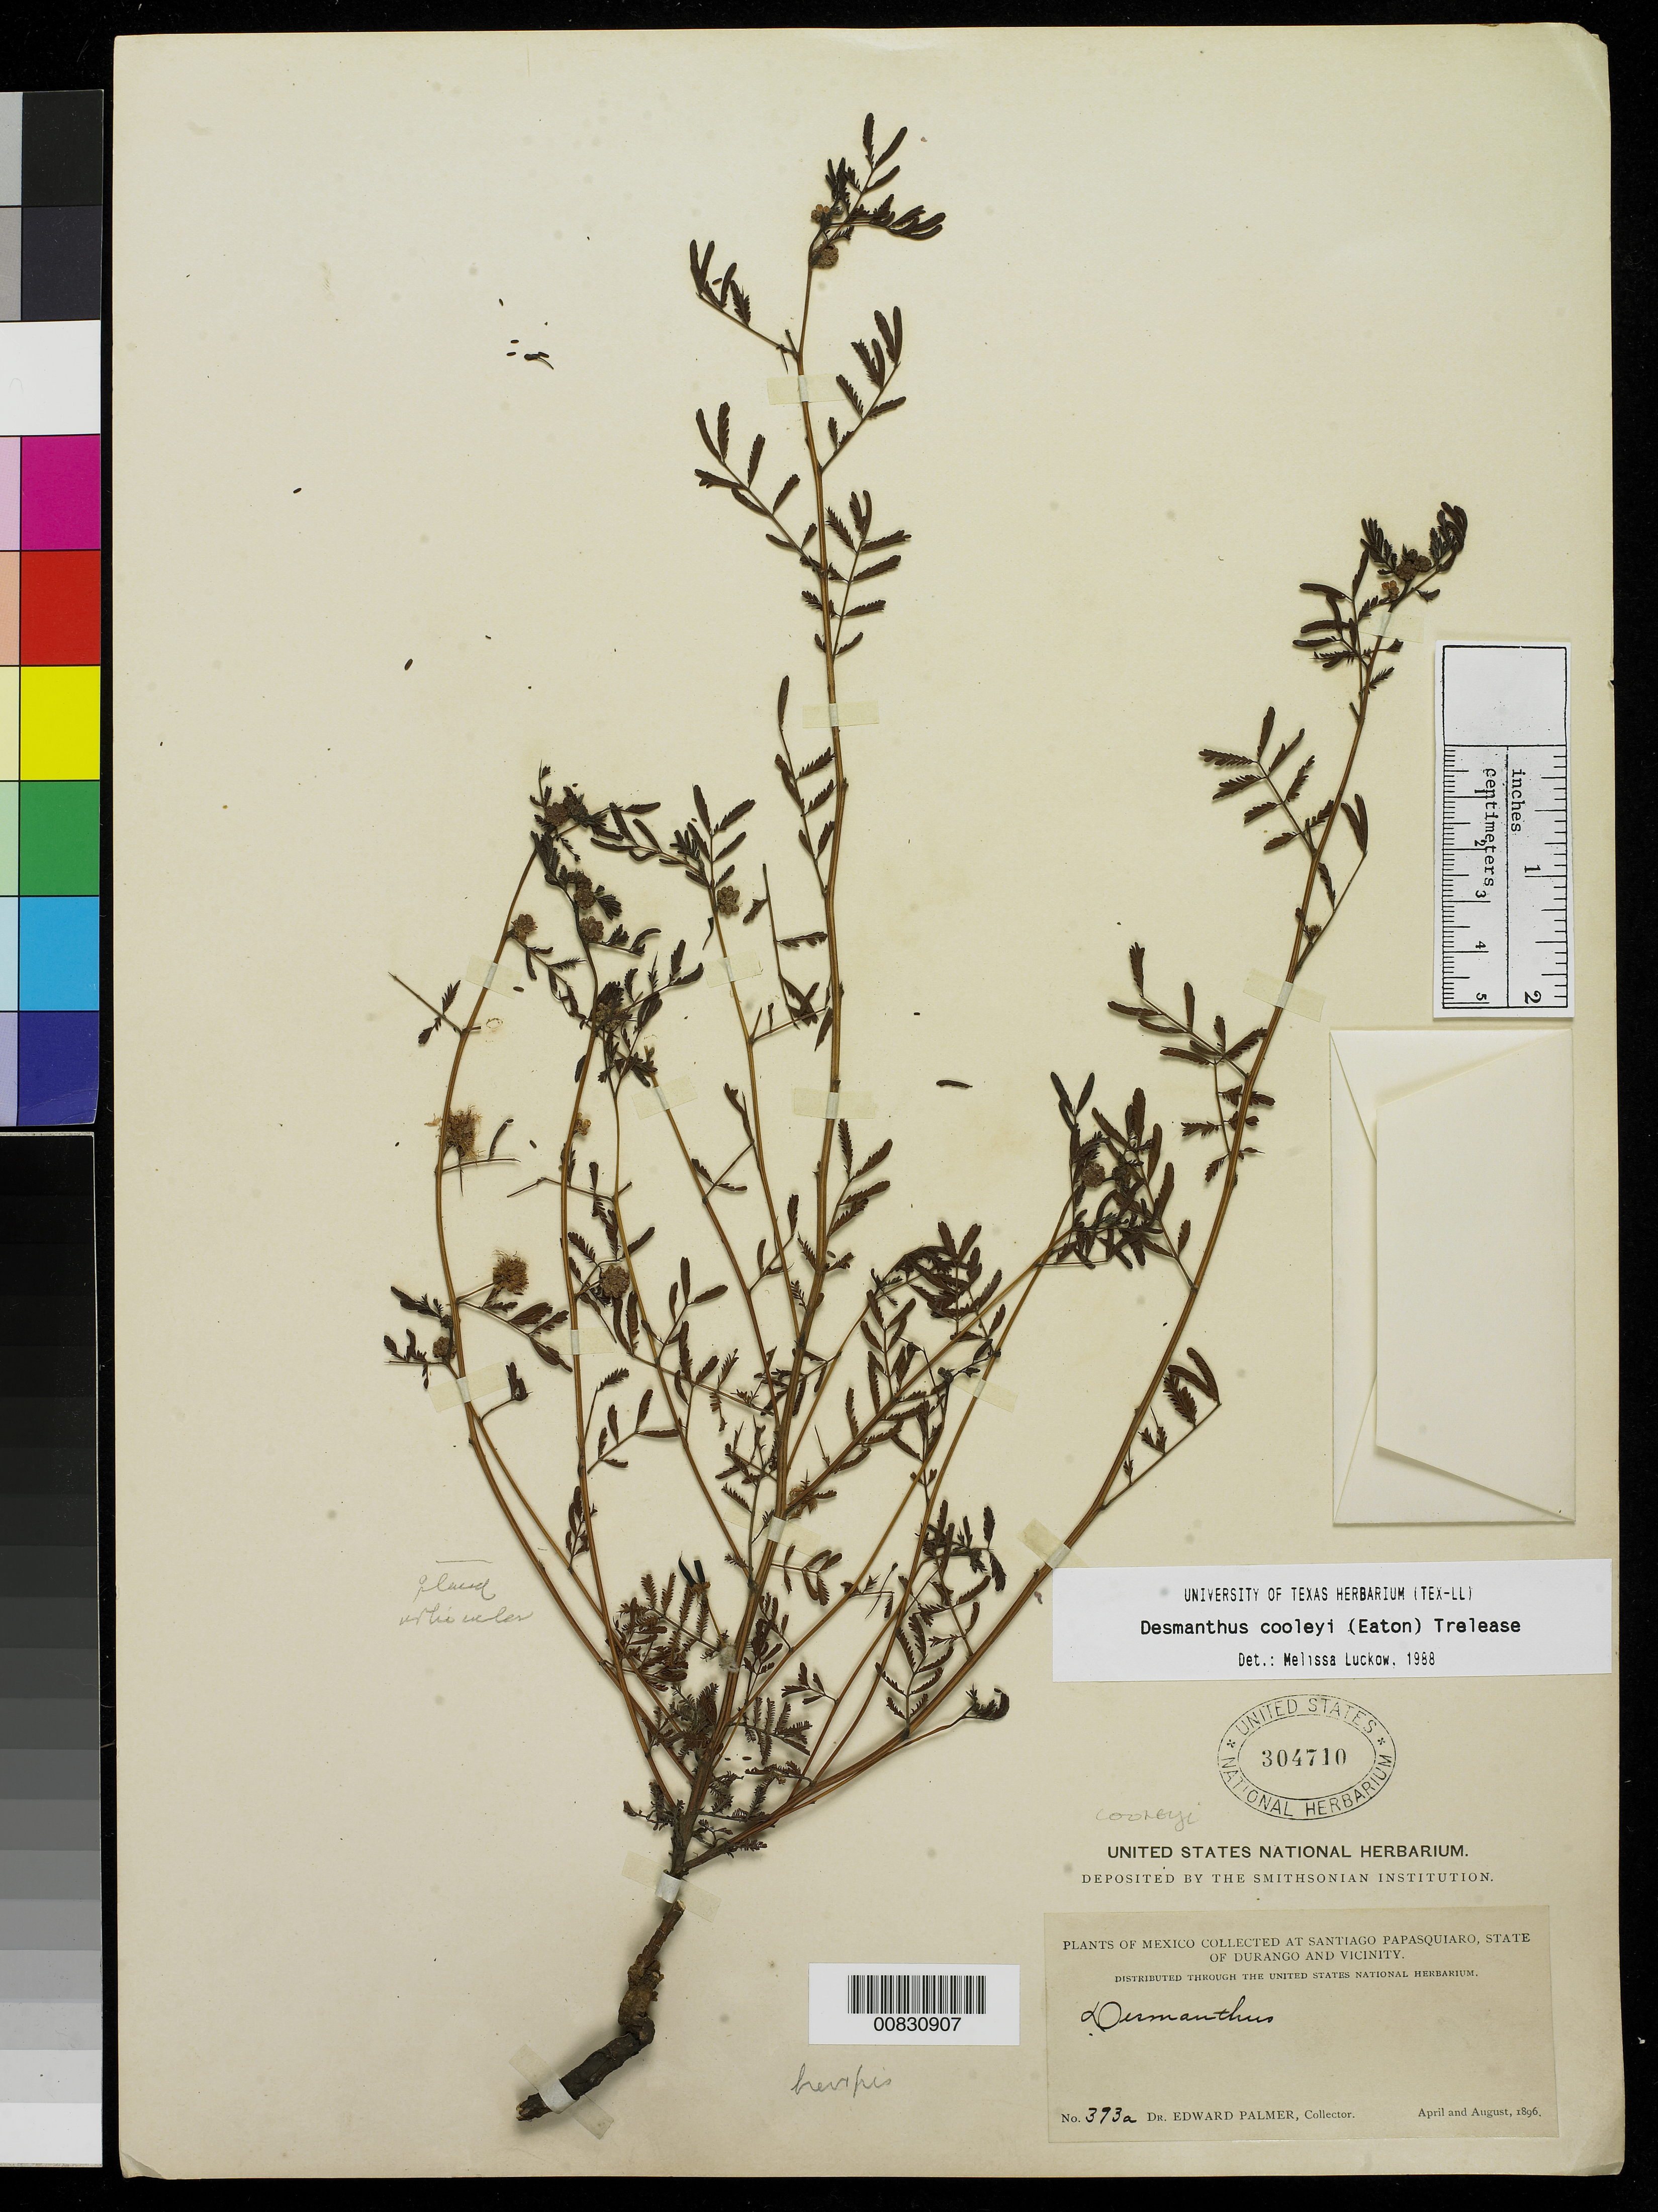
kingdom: Plantae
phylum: Tracheophyta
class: Magnoliopsida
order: Fabales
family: Fabaceae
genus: Desmanthus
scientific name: Desmanthus cooleyi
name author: (Eaton) Trel.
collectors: E. Palmer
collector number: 393a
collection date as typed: Apr 1896 to -- Aug 1896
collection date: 1896-04/1896-08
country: Mexico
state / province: Durango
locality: Santiago Papasquiaro, Durango and vicinity.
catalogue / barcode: US 304710